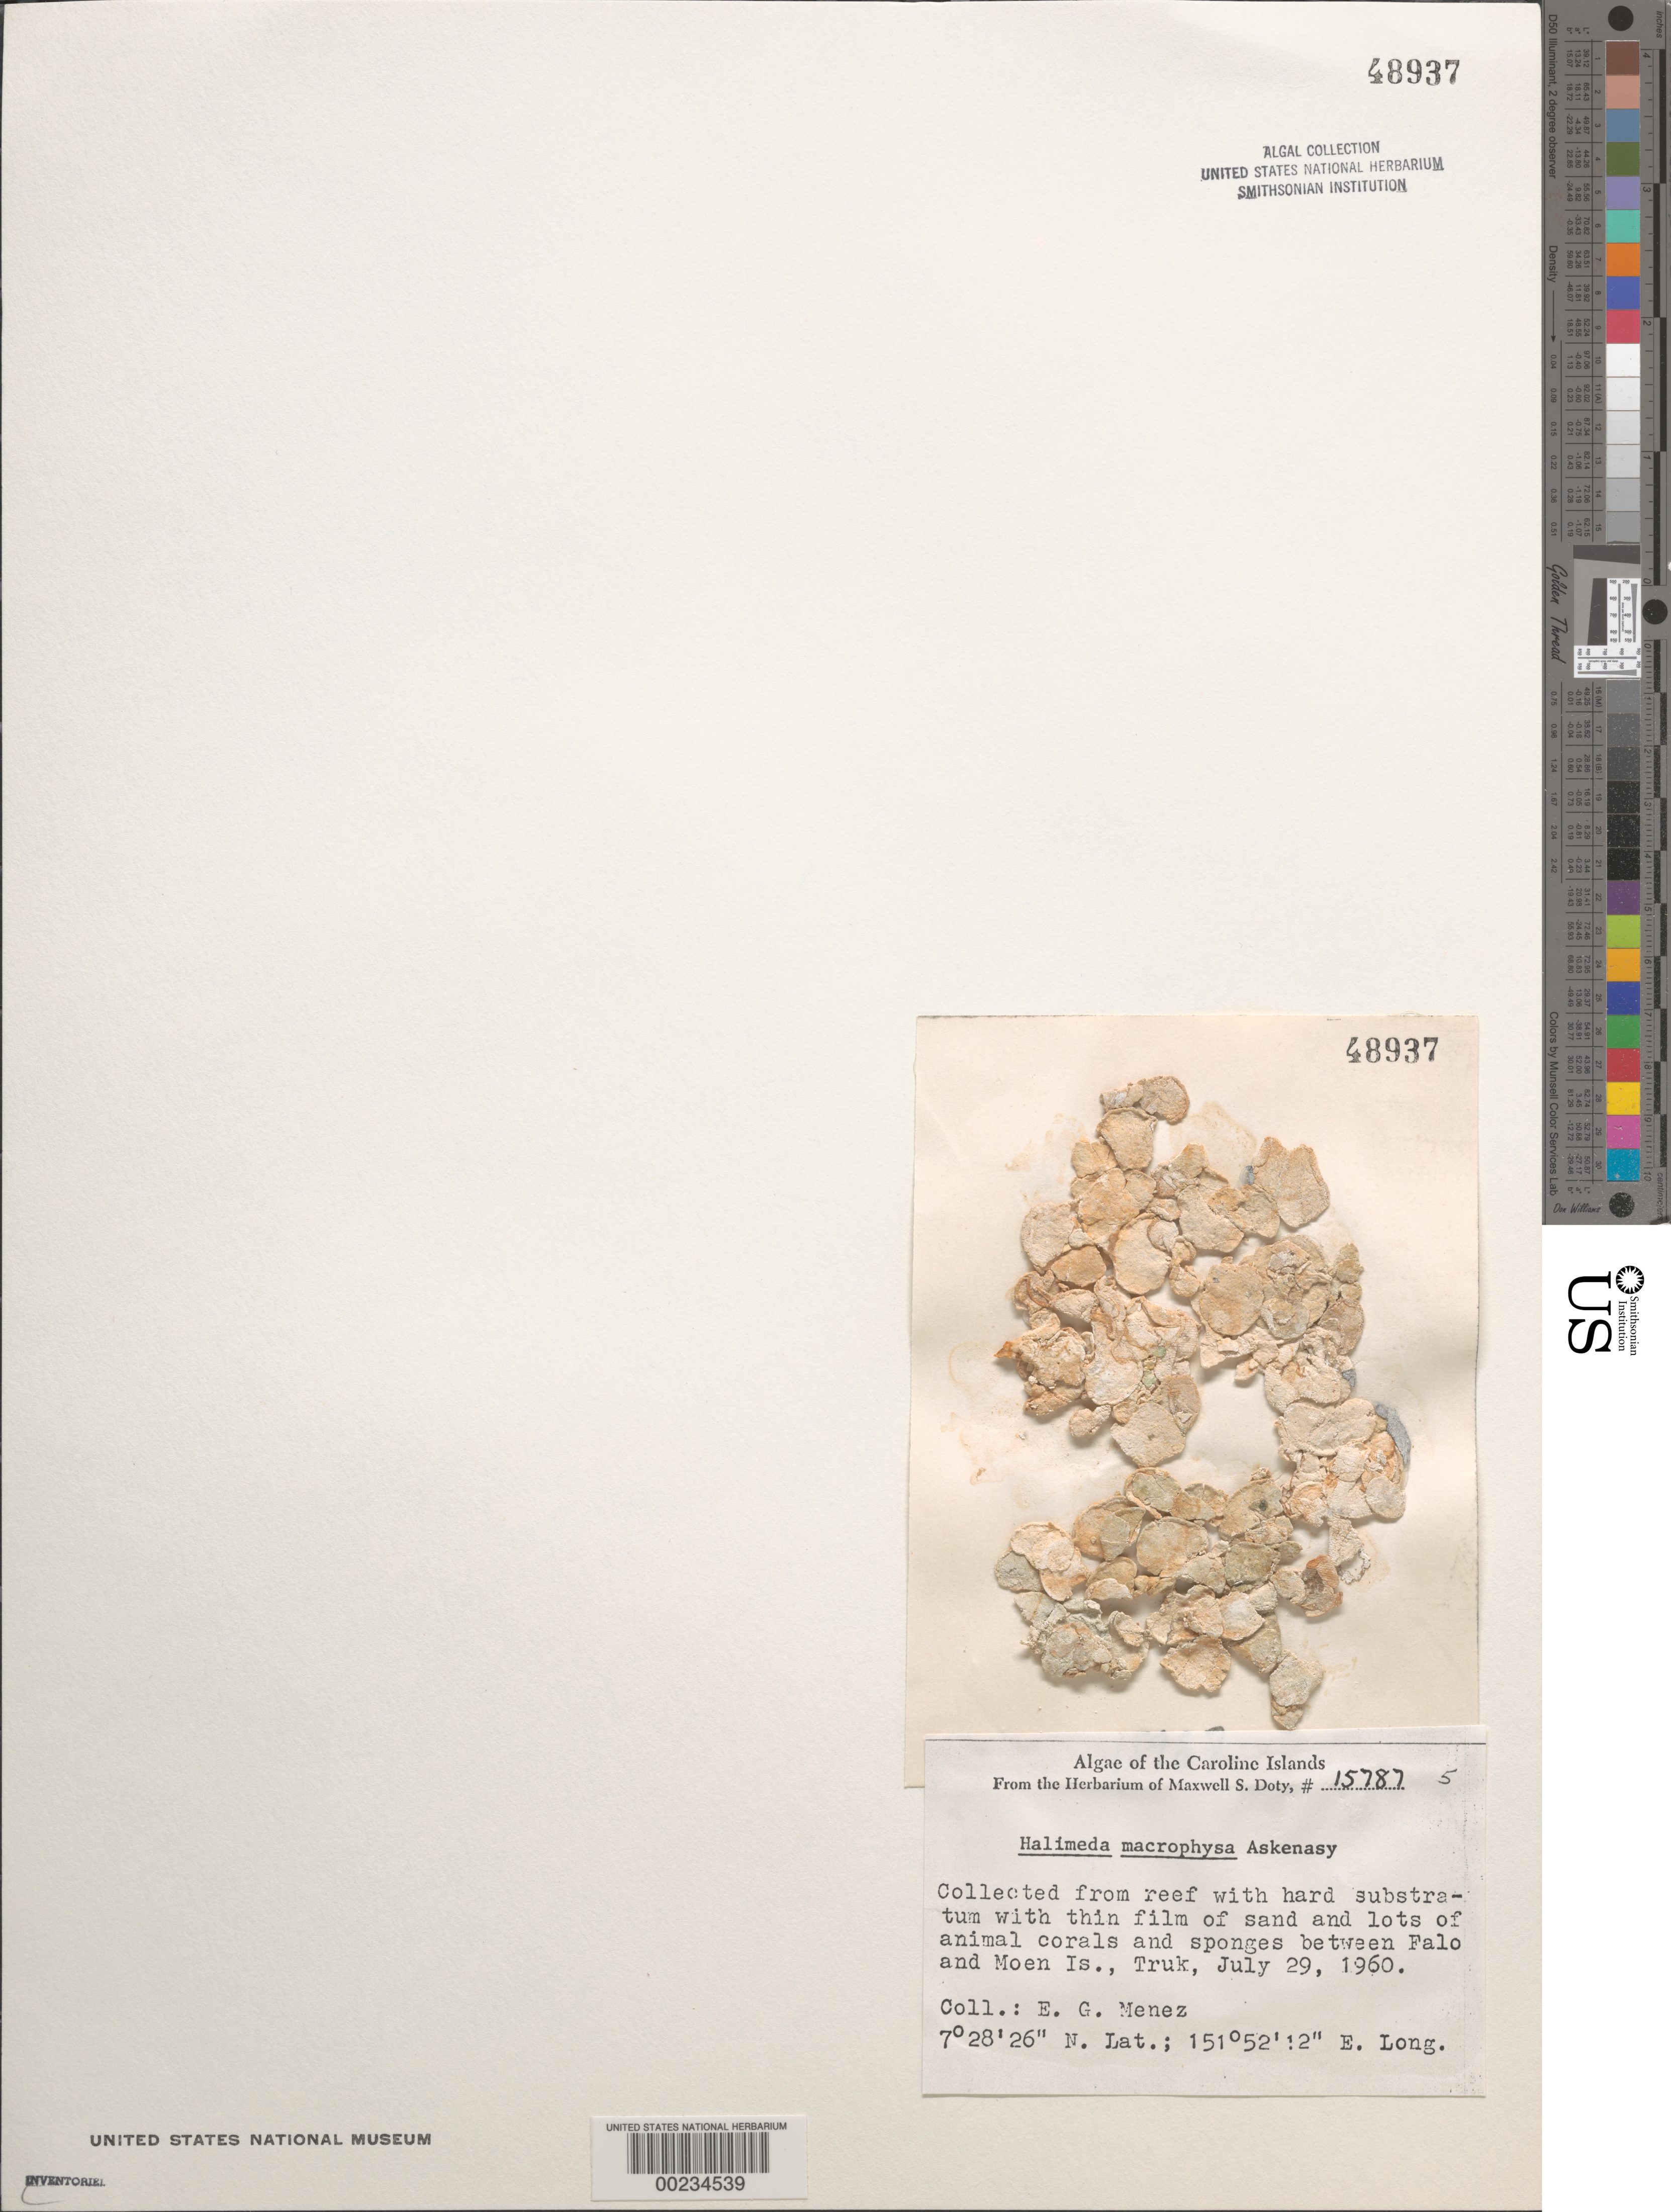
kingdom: Plantae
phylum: Chlorophyta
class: Ulvophyceae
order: Bryopsidales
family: Halimedaceae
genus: Halimeda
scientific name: Halimeda macrophysa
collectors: Meñez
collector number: MSD 15787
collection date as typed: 29 Jul 1960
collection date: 1960-07-29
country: Micronesia, Federated States of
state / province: Truk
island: Truk (Chuuk) Is.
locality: Reef between Falo Islet and Moen Islet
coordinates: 7 28' 26" N, 151 52' 12" E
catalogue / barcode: US 48937